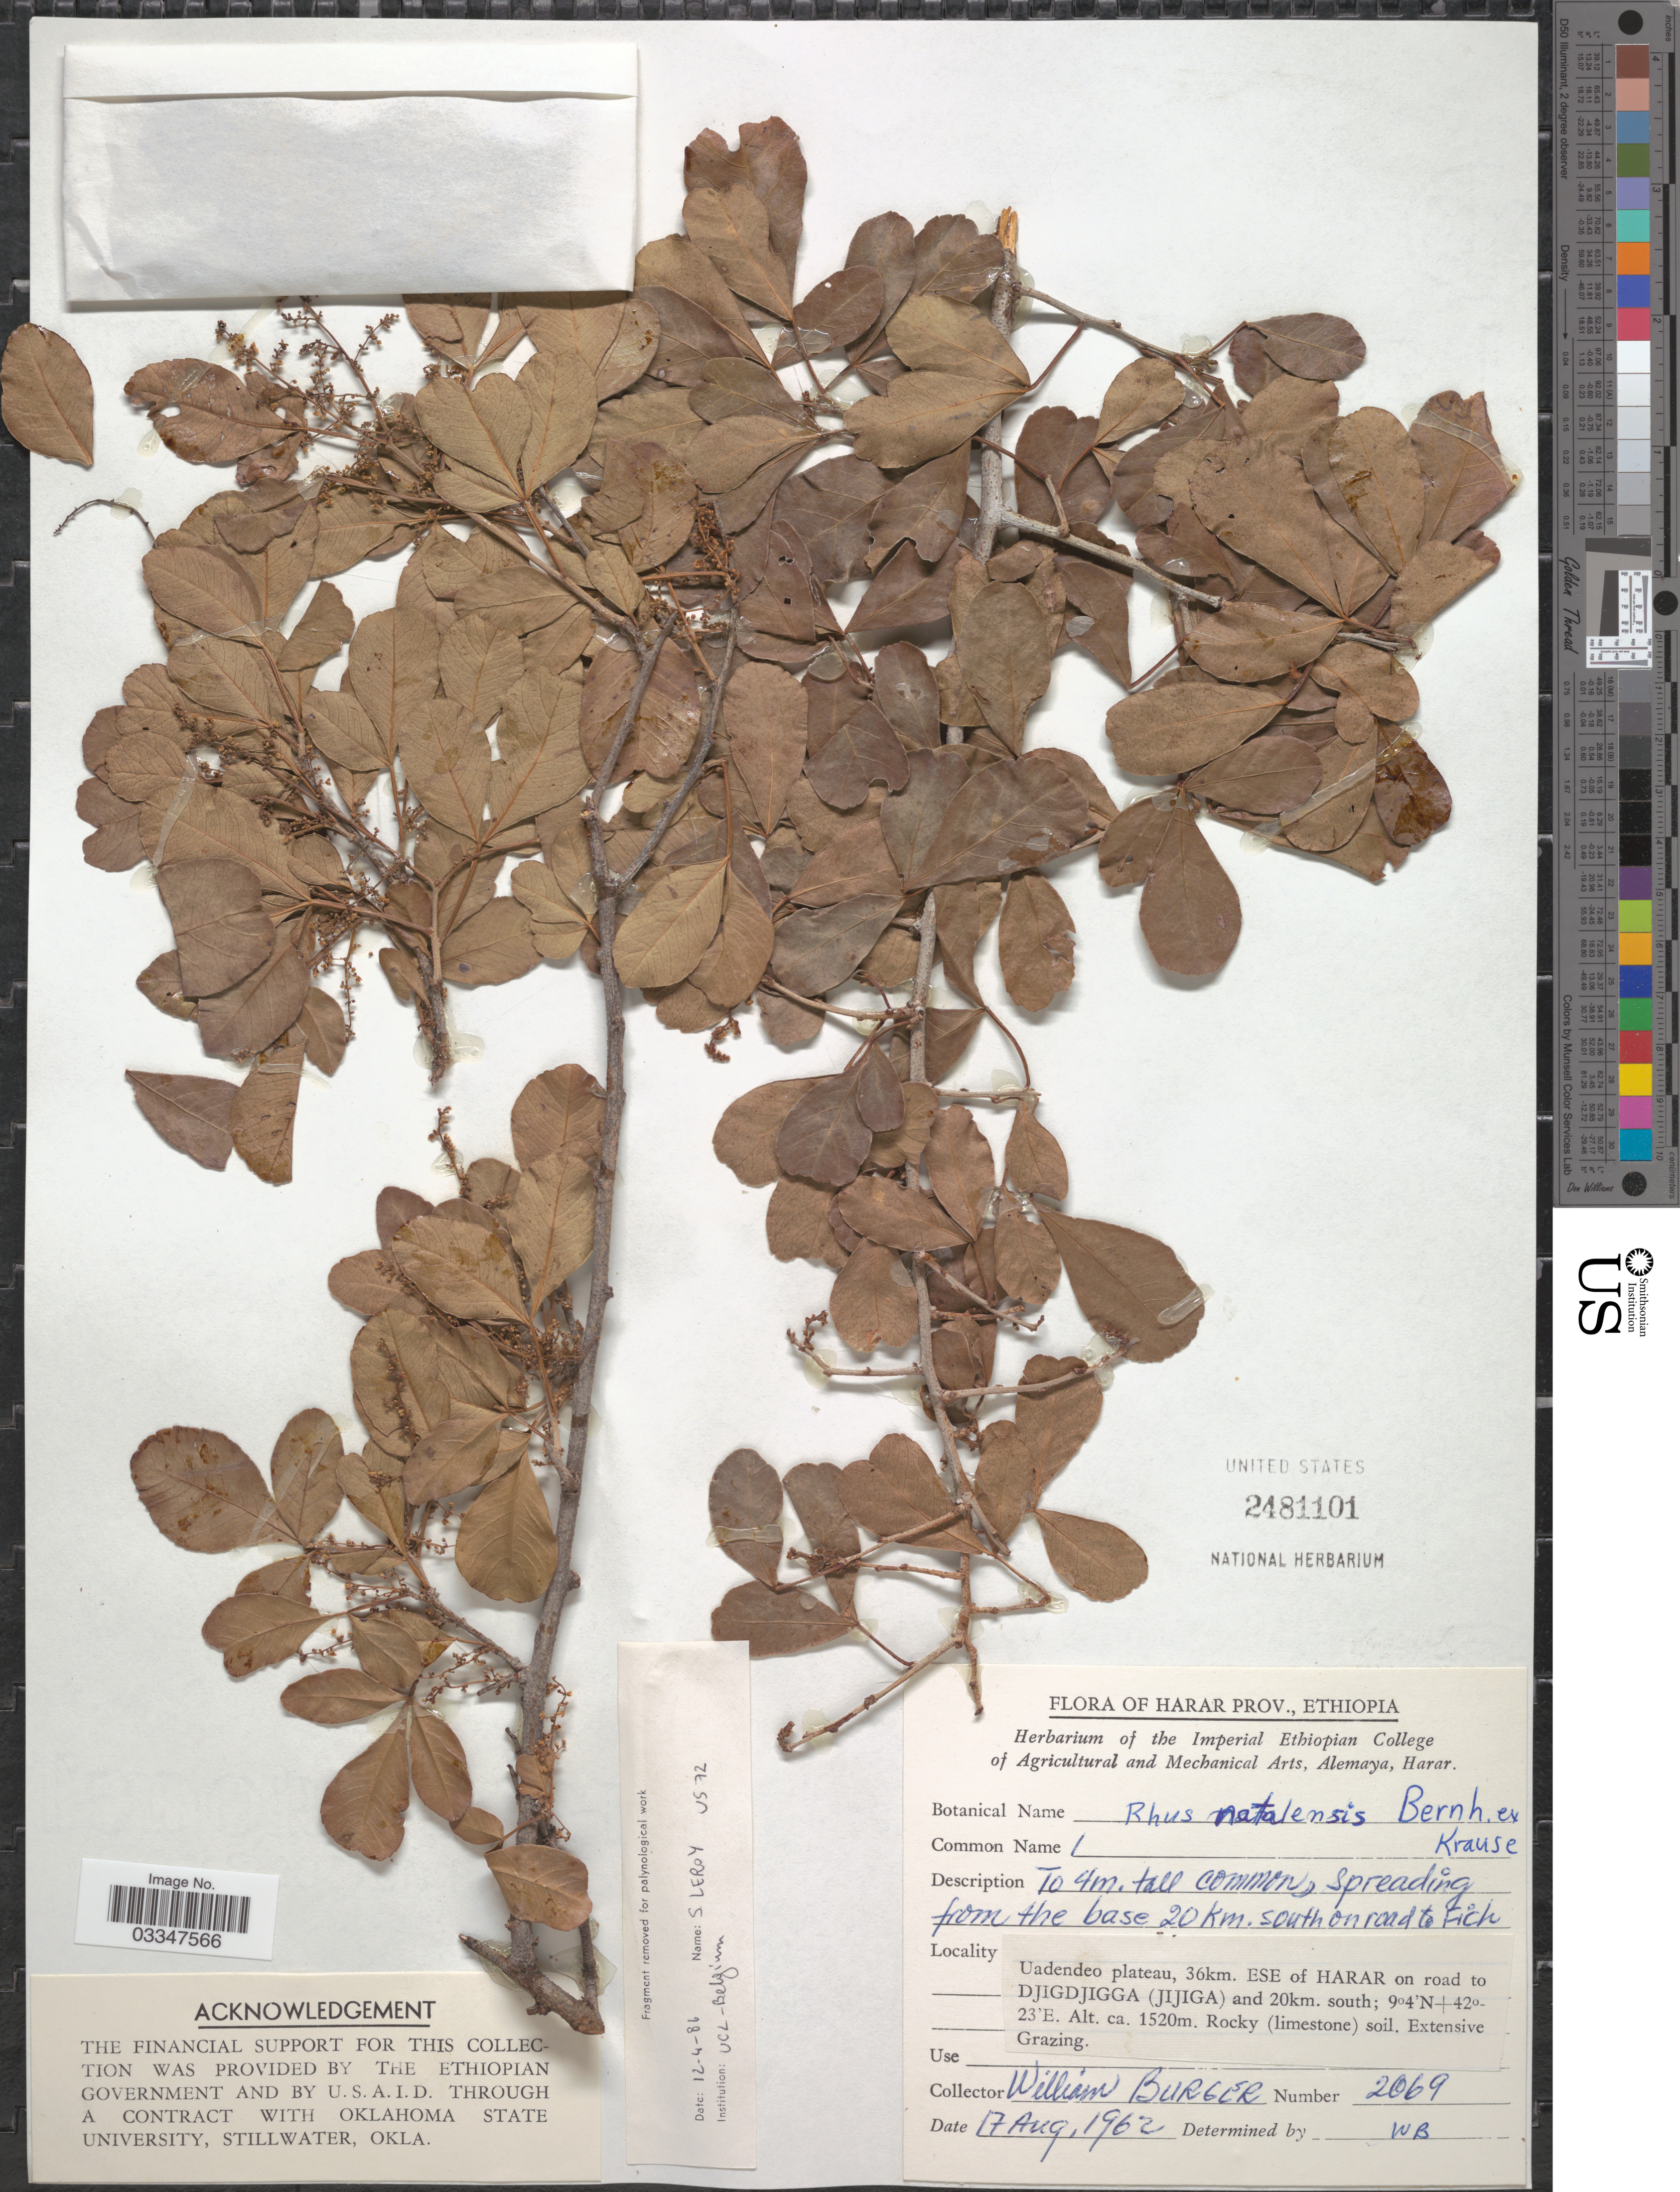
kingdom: Plantae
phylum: Tracheophyta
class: Magnoliopsida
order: Sapindales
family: Anacardiaceae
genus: Rhus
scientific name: Rhus natalensis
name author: Bernh.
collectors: W. Burger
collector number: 2069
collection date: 1962-08-17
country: Ethiopia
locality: Spreading from the base 20 km. south on road to Fich. Harar Prov. Uadendeo plateau, 36km. ESE of Harar on road to Djigdjigga (Jijiga) and 20km. south.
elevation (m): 1520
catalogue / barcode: US 2481101